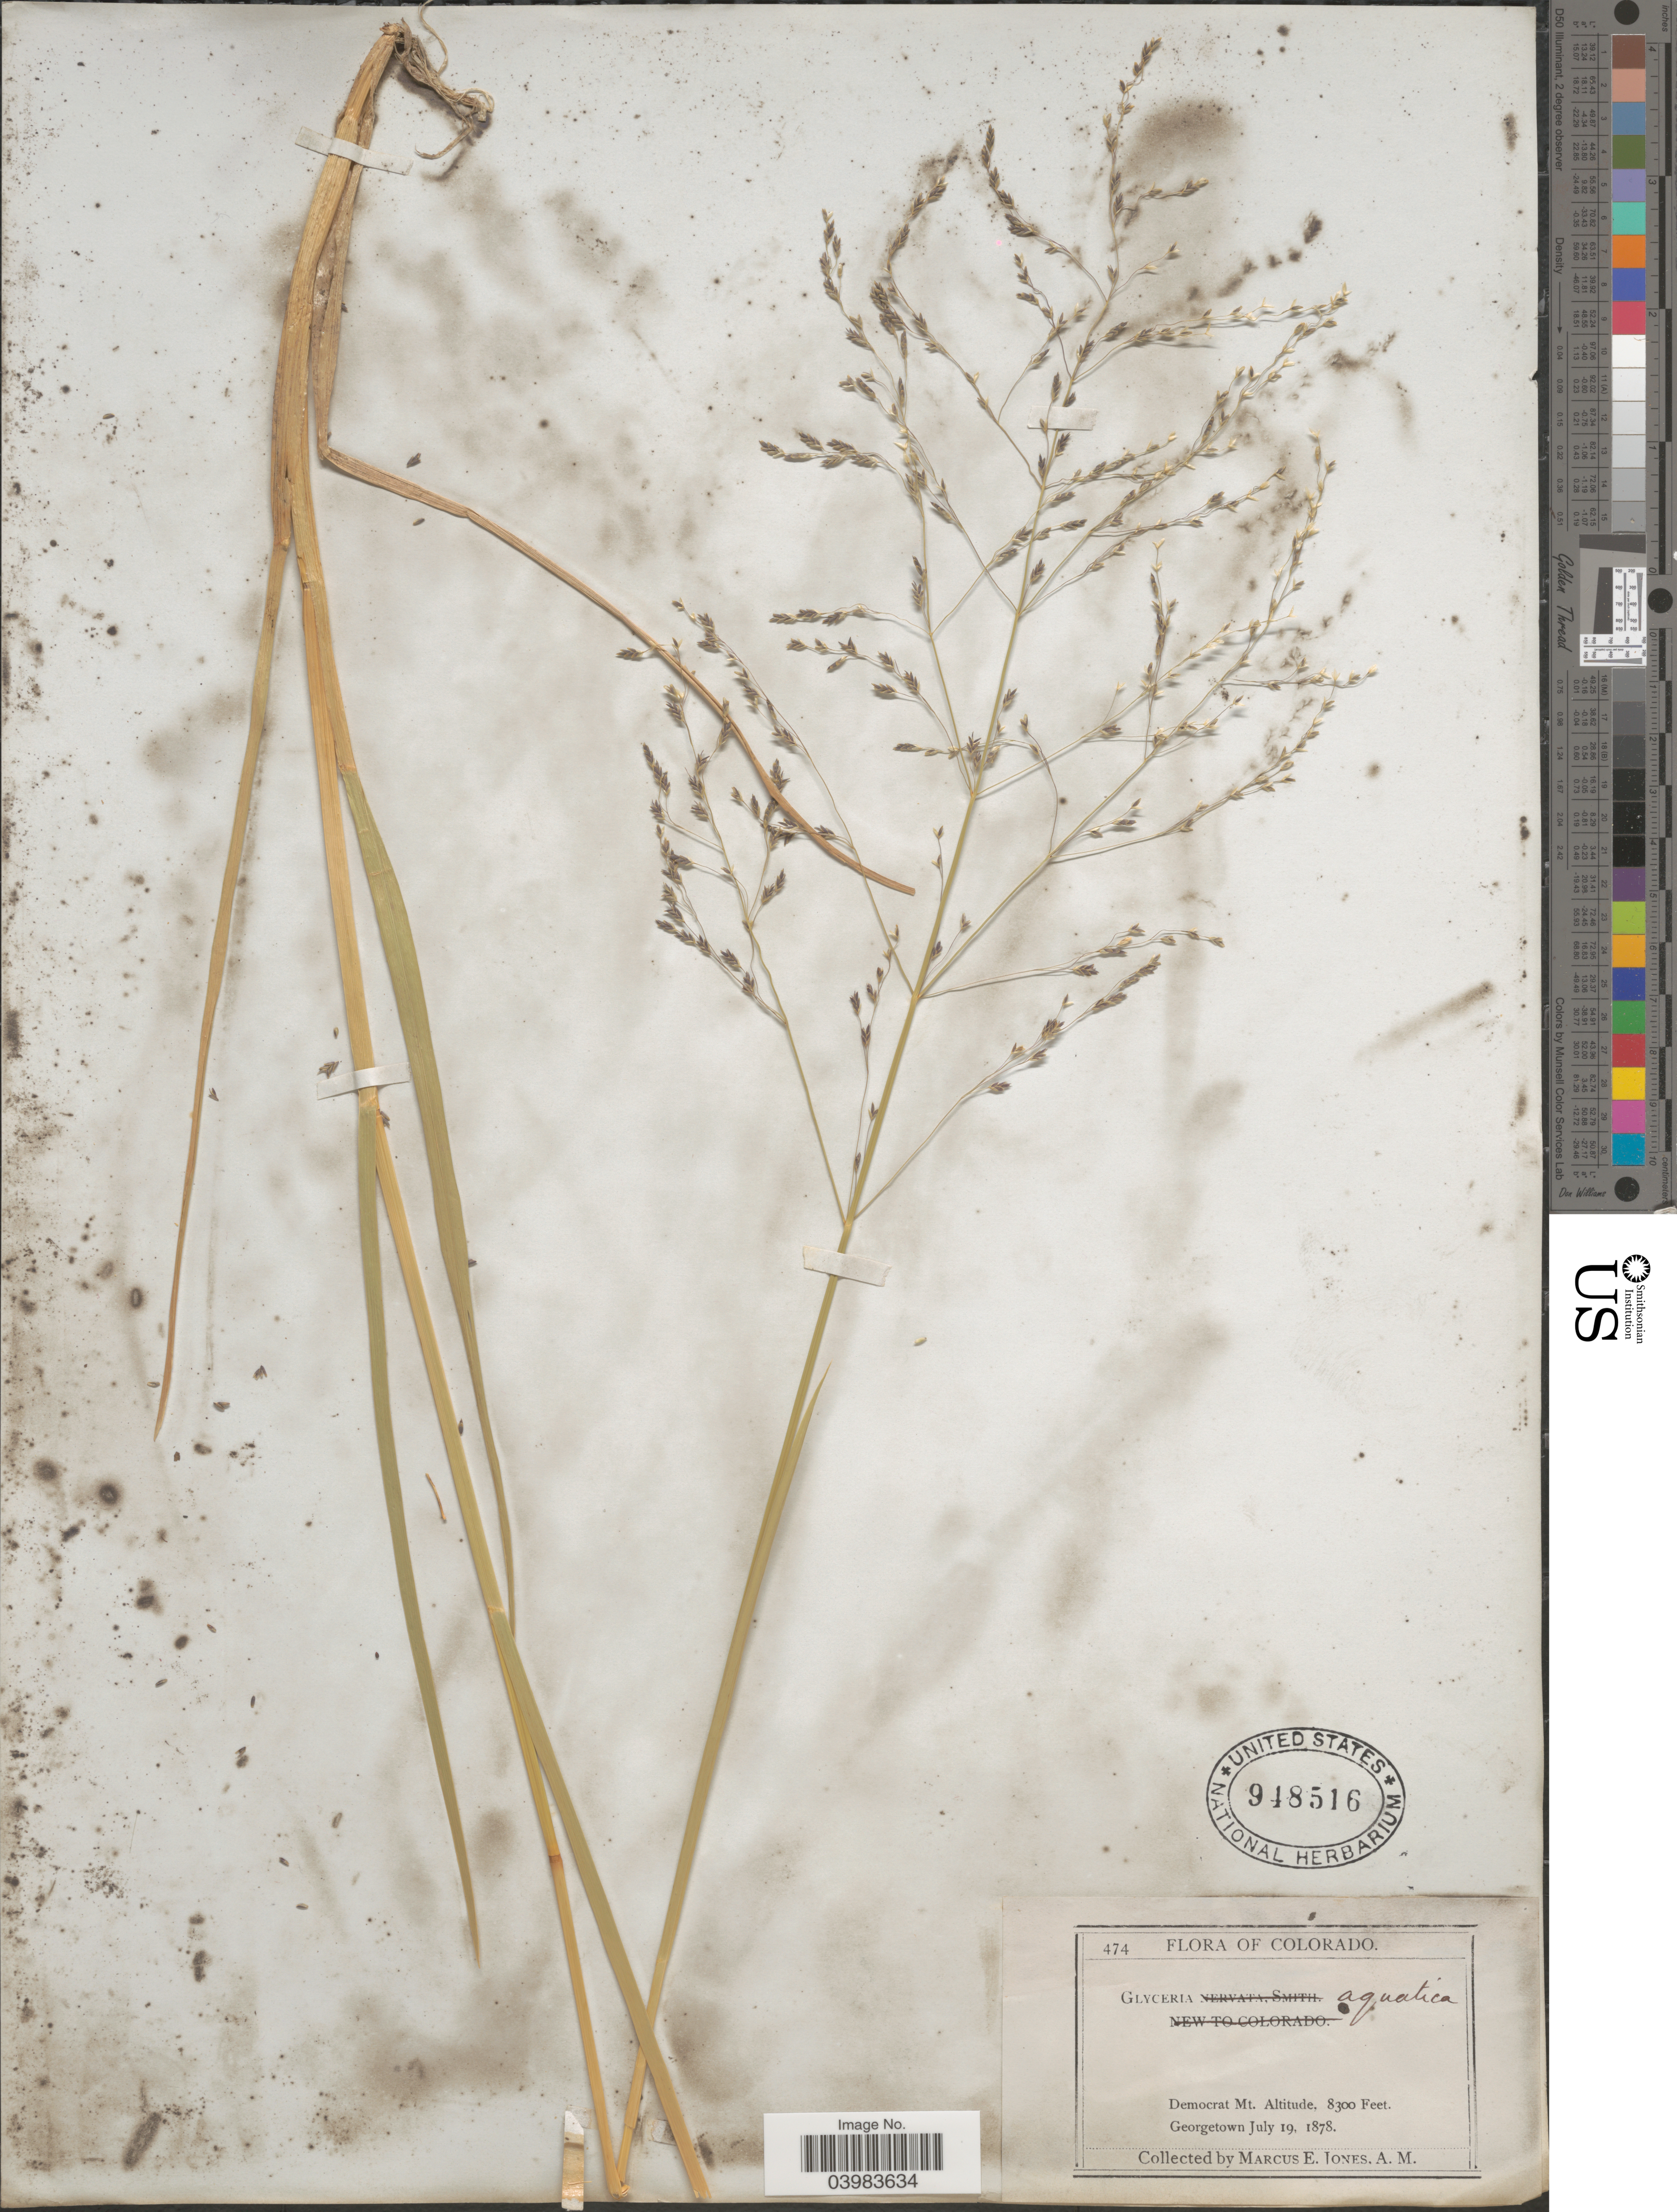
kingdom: Plantae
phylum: Tracheophyta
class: Liliopsida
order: Poales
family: Poaceae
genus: Glyceria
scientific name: Glyceria grandis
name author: S. Watson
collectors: M. E. Jones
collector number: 474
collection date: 1878-07-19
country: United States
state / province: Colorado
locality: Democrat Mt. Georgetown.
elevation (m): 2530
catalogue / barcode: US 948516